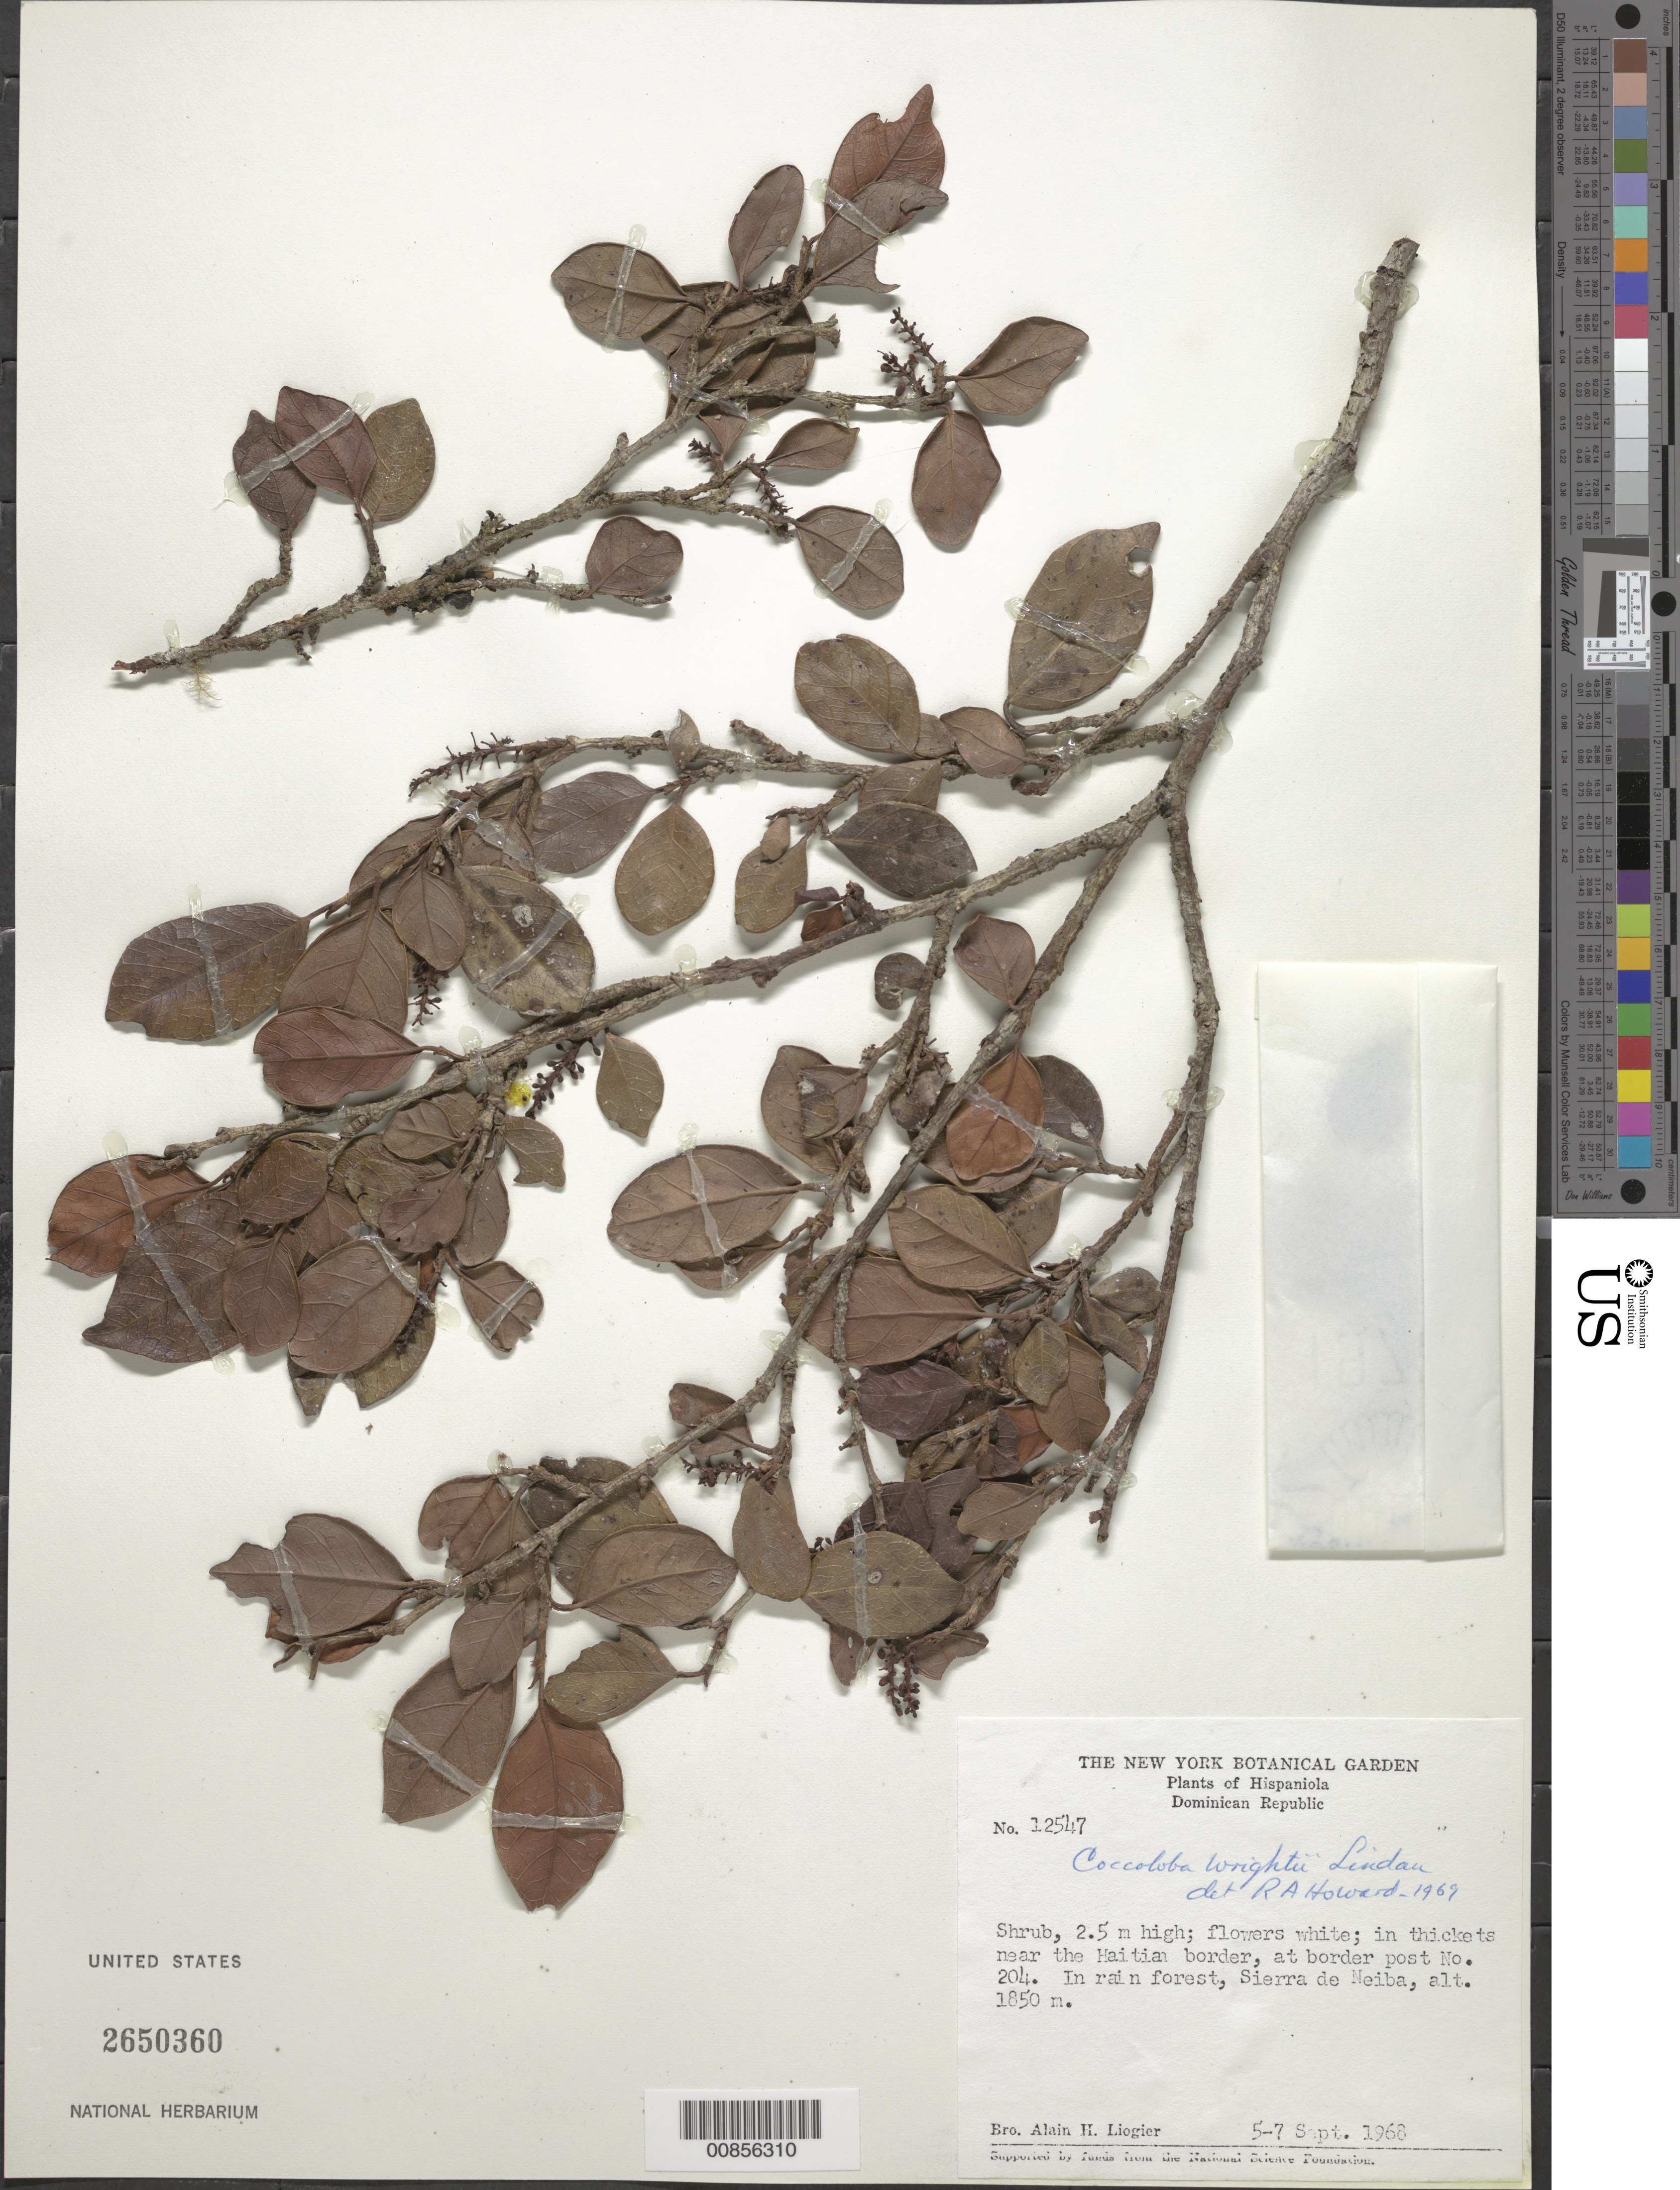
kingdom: Plantae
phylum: Tracheophyta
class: Magnoliopsida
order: Caryophyllales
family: Polygonaceae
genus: Coccoloba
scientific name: Coccoloba wrightii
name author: Lindau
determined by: Howard, R. A.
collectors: A. H. Liogier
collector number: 12547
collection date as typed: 05 Sep 1968 to 07 Sep 1968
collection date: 1968-09-05/1968-09-07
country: Dominican Republic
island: Hispaniola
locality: Sierra de Neiba. Near the Haitian border, at border post No. 204.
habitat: In thickets. In rain forest.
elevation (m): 1850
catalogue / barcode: US 2650360